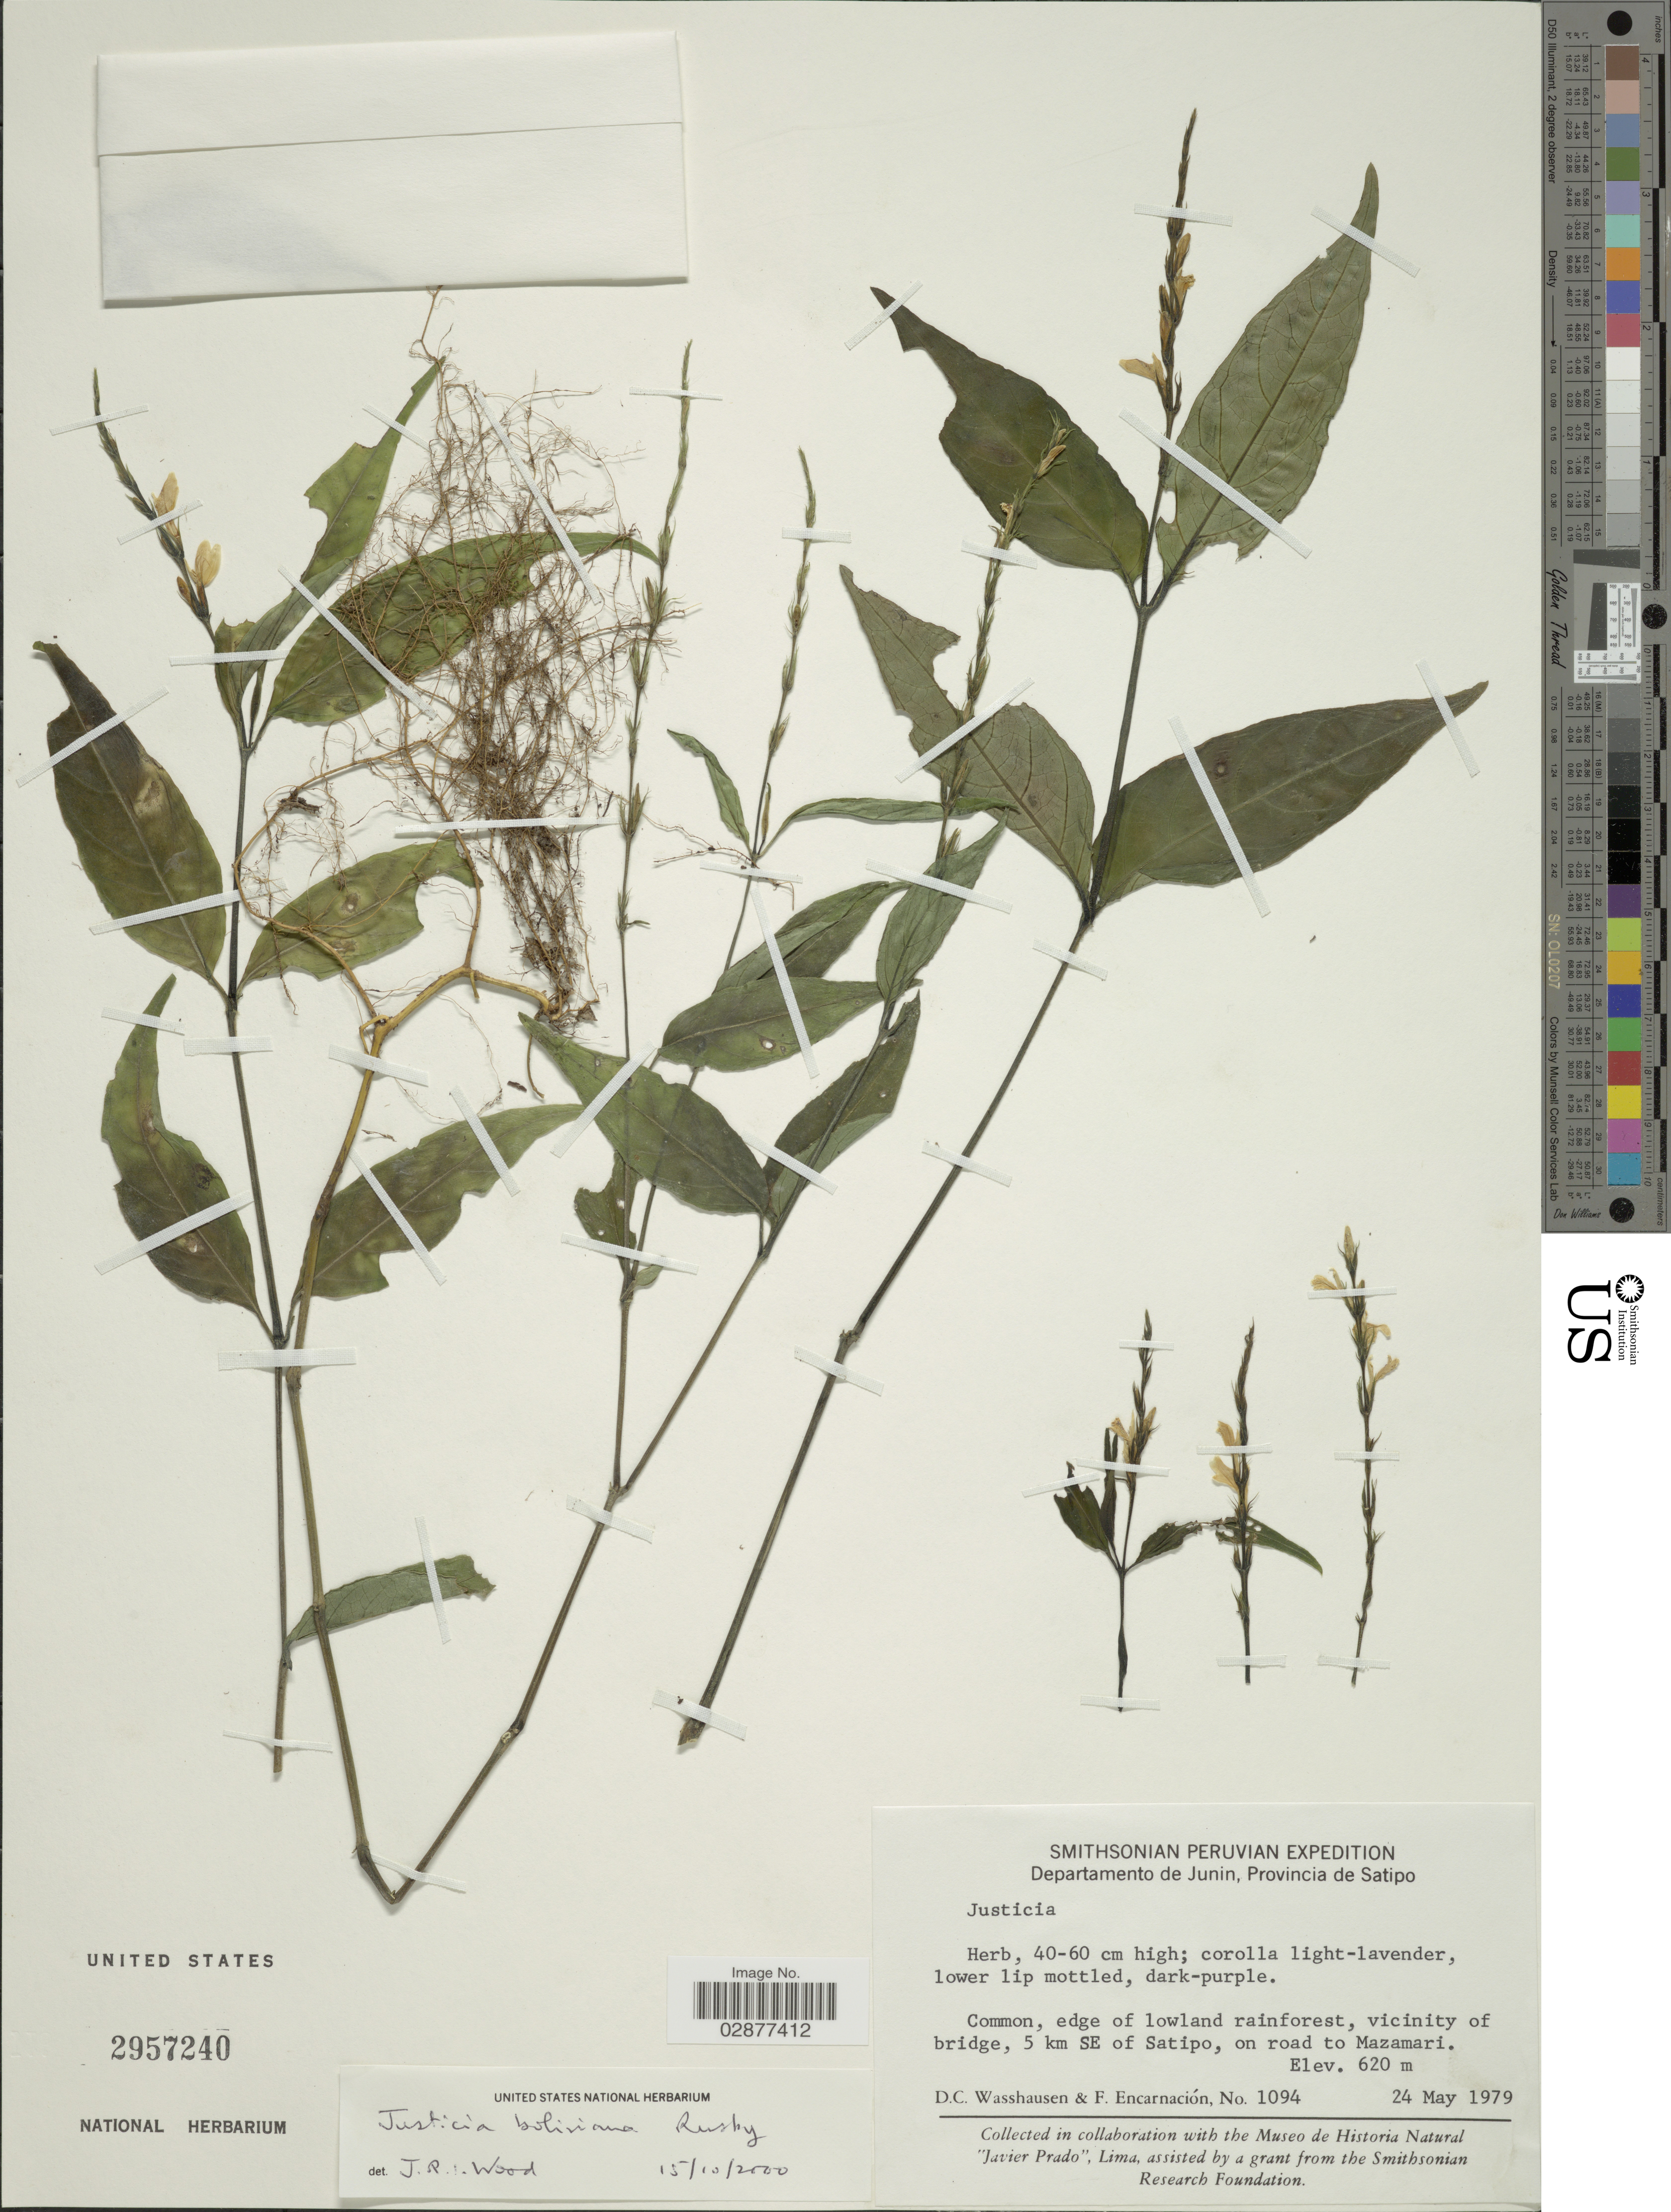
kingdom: Plantae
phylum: Tracheophyta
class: Magnoliopsida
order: Lamiales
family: Acanthaceae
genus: Justicia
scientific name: Justicia boliviana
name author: Rusby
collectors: D. C. Wasshausen & F. Encarnación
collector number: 1094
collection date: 1979-05-24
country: Peru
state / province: Junín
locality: Departamento de Junin, Provincia de Satipo. Common, edge of lowland rainforest, vicinity of bridge, 5 km SE of Satipo, on road to Mazamari.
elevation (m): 620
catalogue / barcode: US 2957240